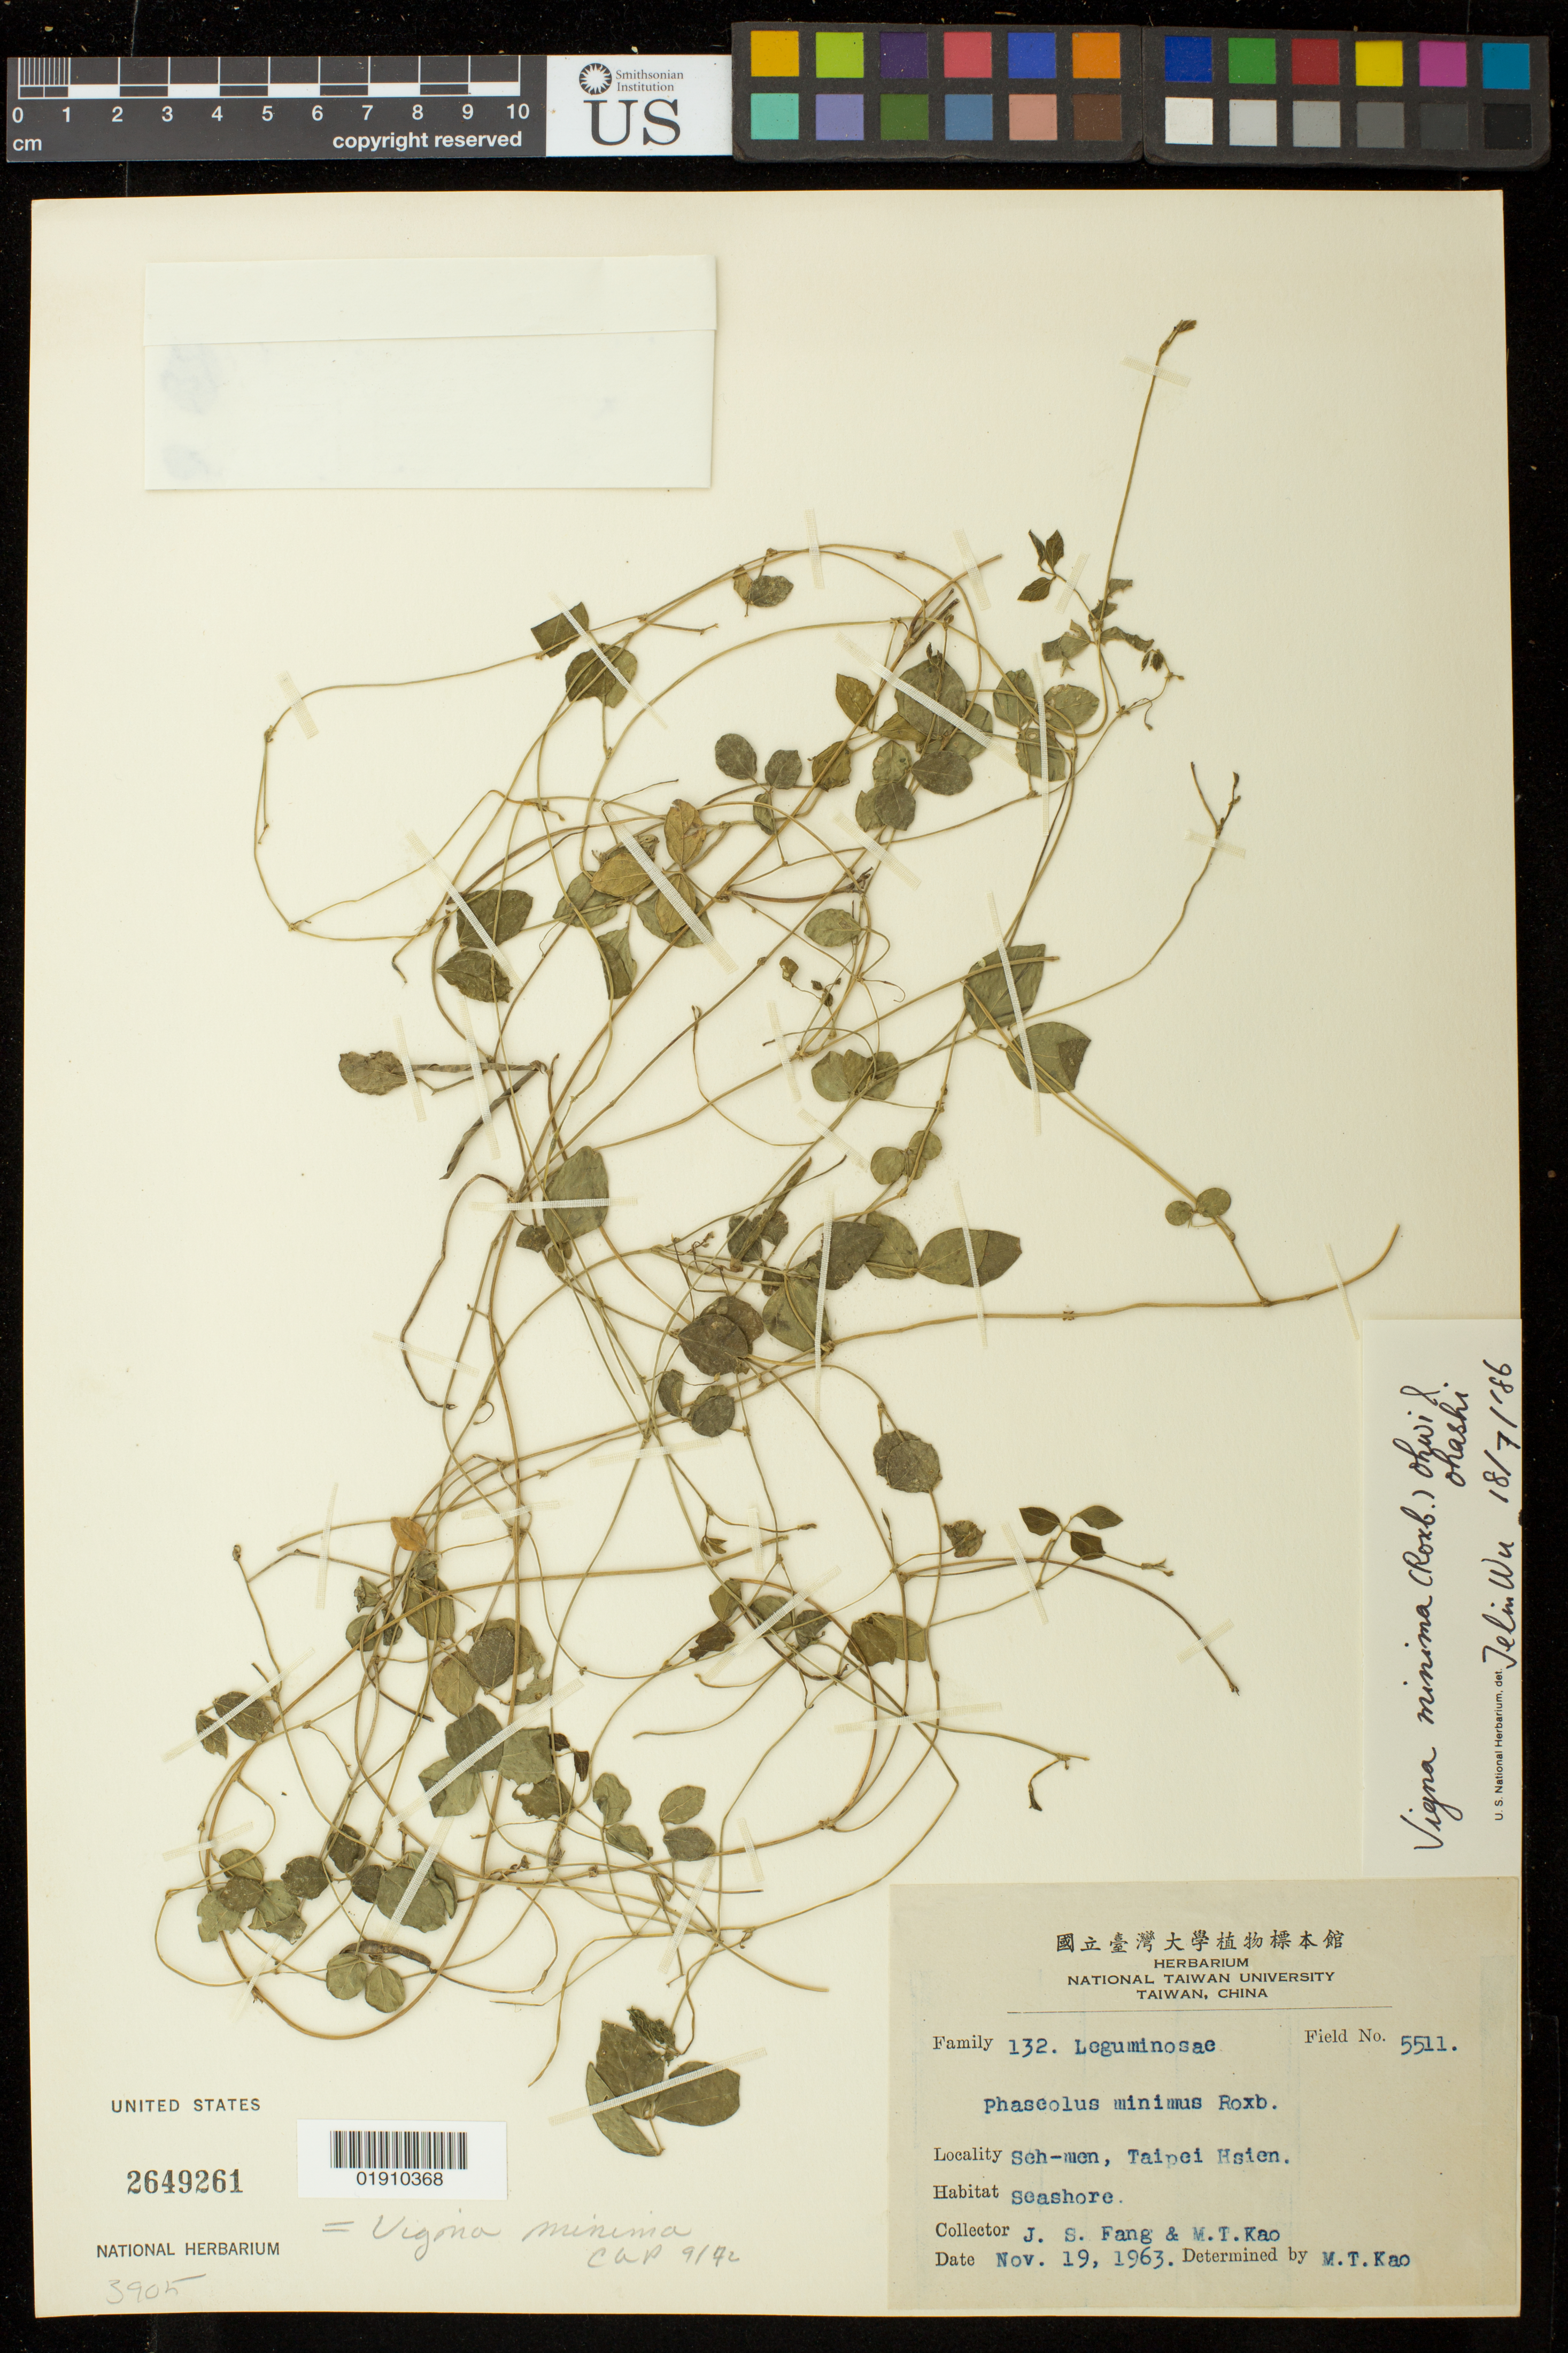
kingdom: Plantae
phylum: Tracheophyta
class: Magnoliopsida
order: Fabales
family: Fabaceae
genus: Vigna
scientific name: Vigna minima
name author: (Roxb.) Ohwi & H. Ohashi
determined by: Wu, Jelin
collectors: J. Fang & M. T. Kao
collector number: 5511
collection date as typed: Nov. 19, 1963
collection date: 1963-11-19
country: Taiwan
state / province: Taipei City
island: Taiwan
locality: Seh-men, Taipei Hsien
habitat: Seashore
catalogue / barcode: US 2649261